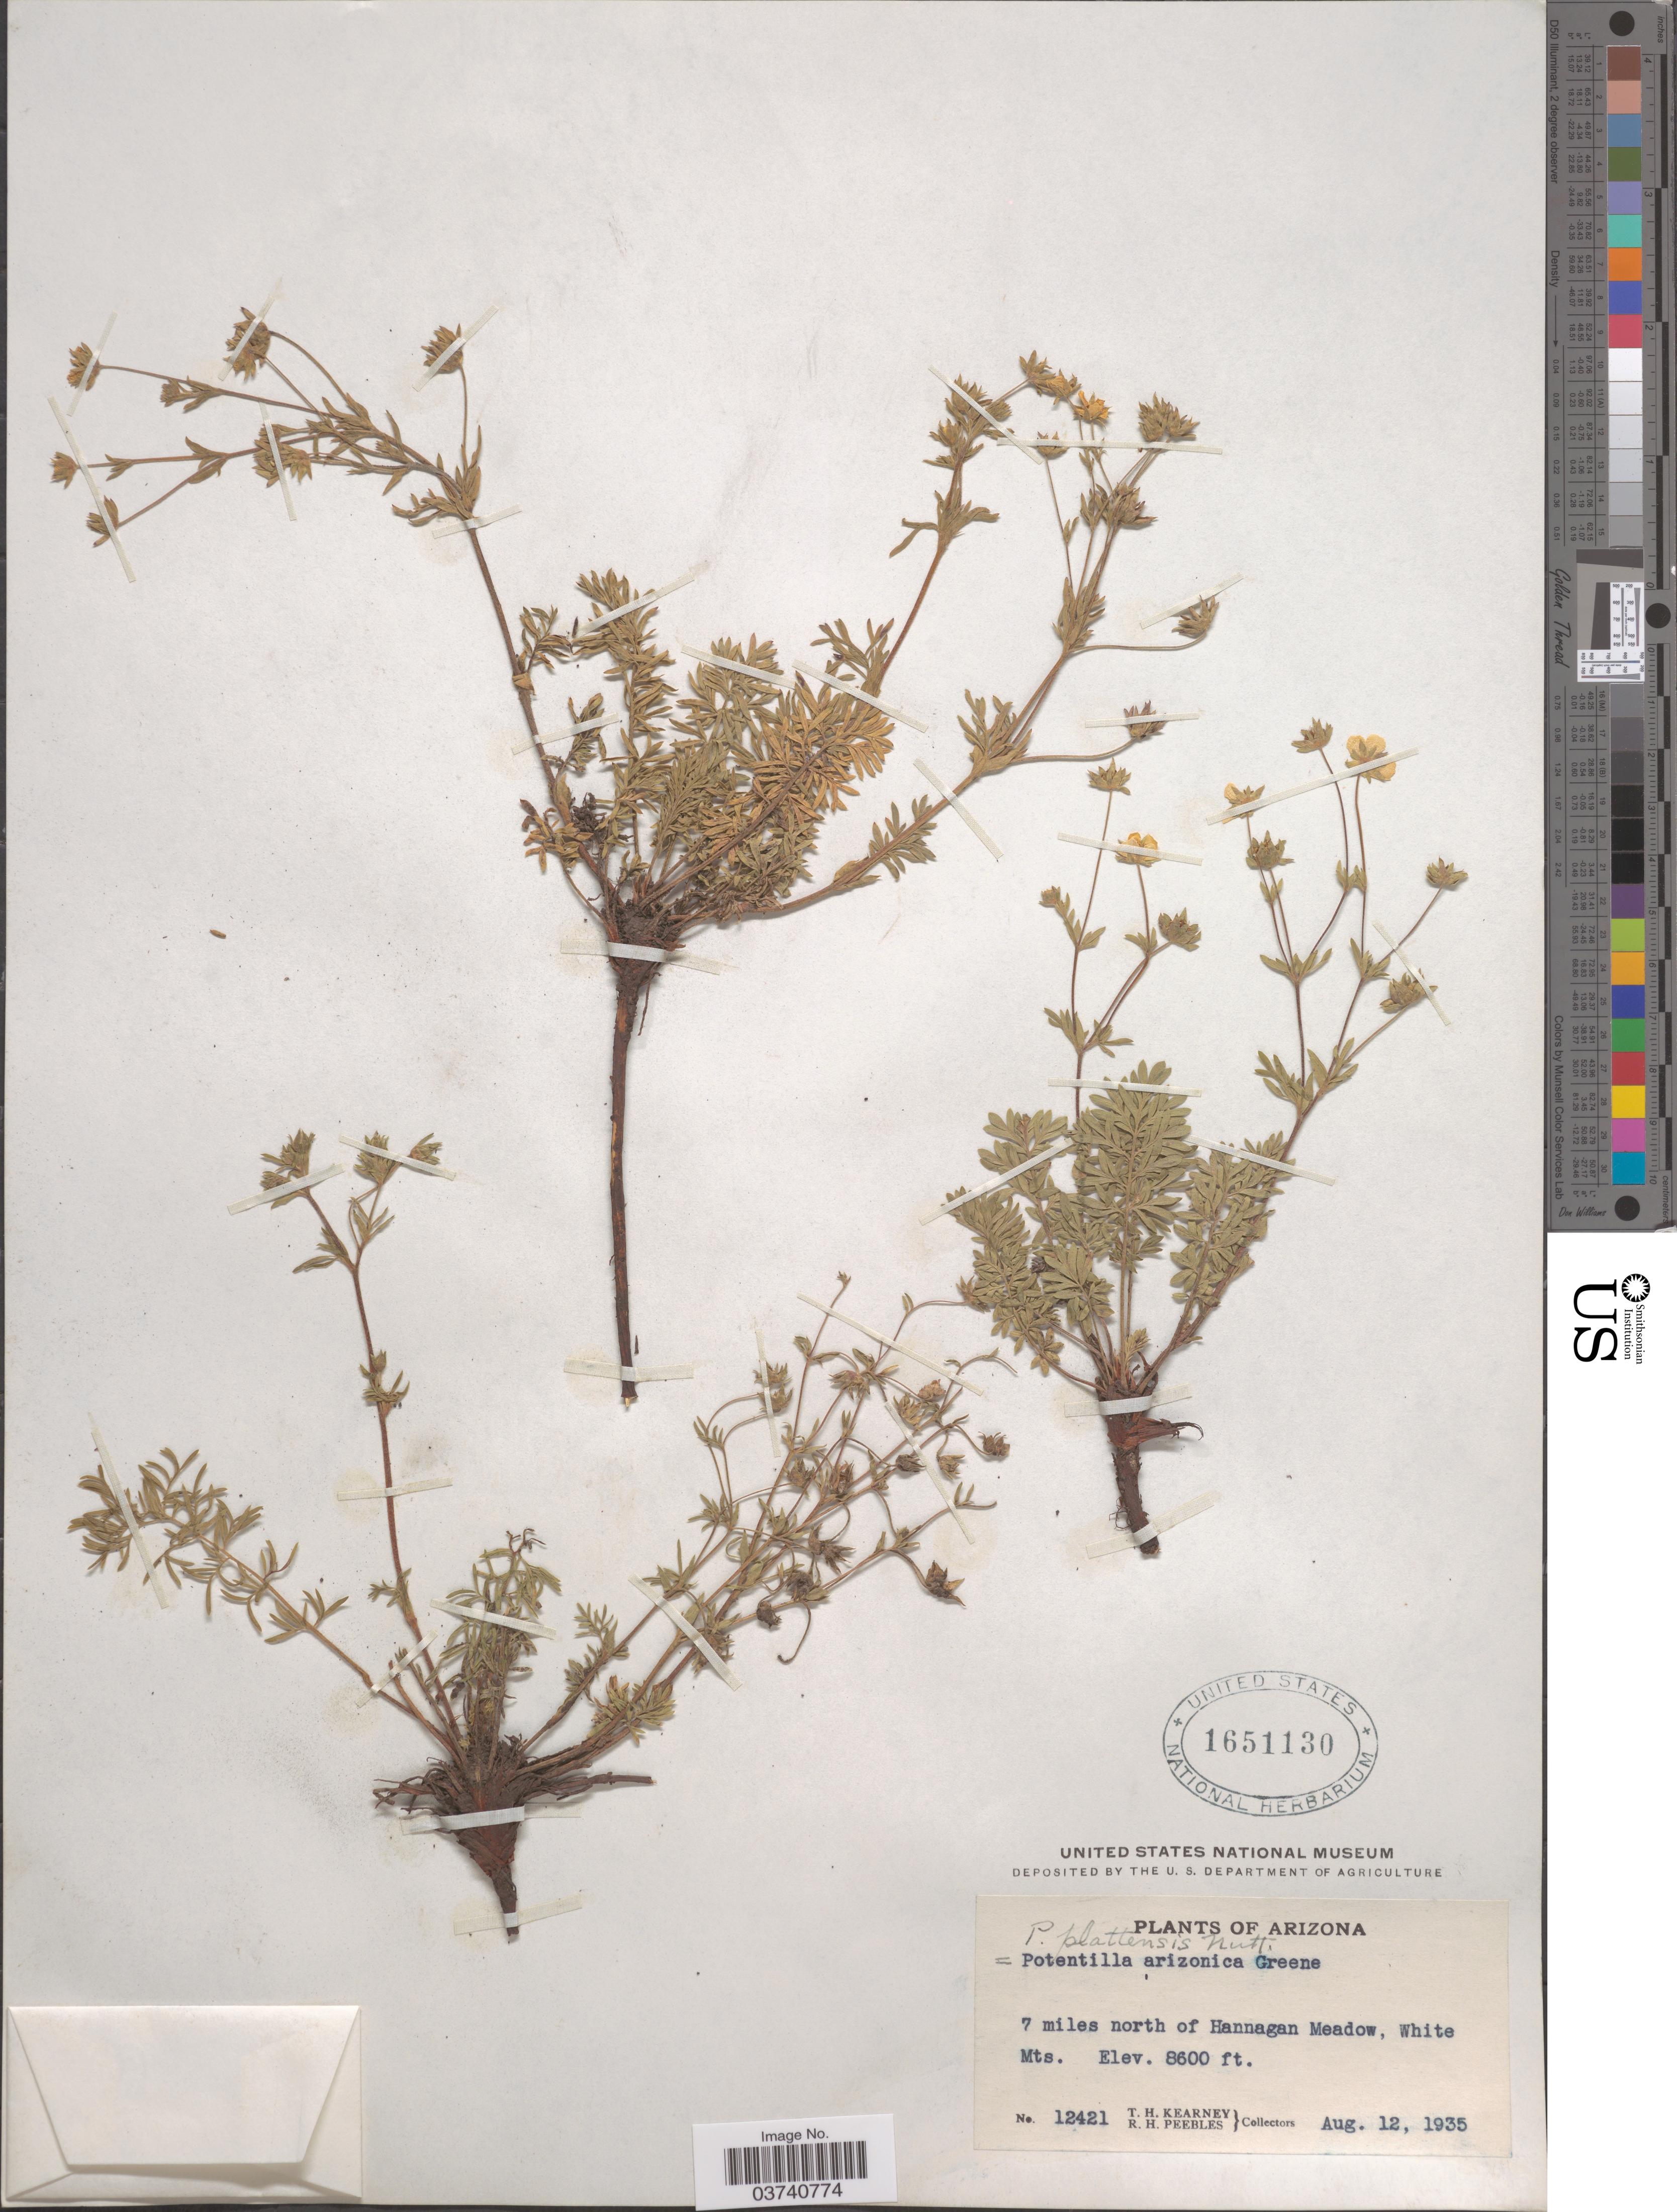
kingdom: Plantae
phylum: Tracheophyta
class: Magnoliopsida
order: Rosales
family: Rosaceae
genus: Potentilla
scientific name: Potentilla plattensis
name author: Nutt.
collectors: T. H. Kearney & R. H. Peebles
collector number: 12421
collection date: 1935-08-12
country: United States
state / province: Arizona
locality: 7 miles north of Hannagan Meadow, White Mts.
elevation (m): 2621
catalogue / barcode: US 1651130